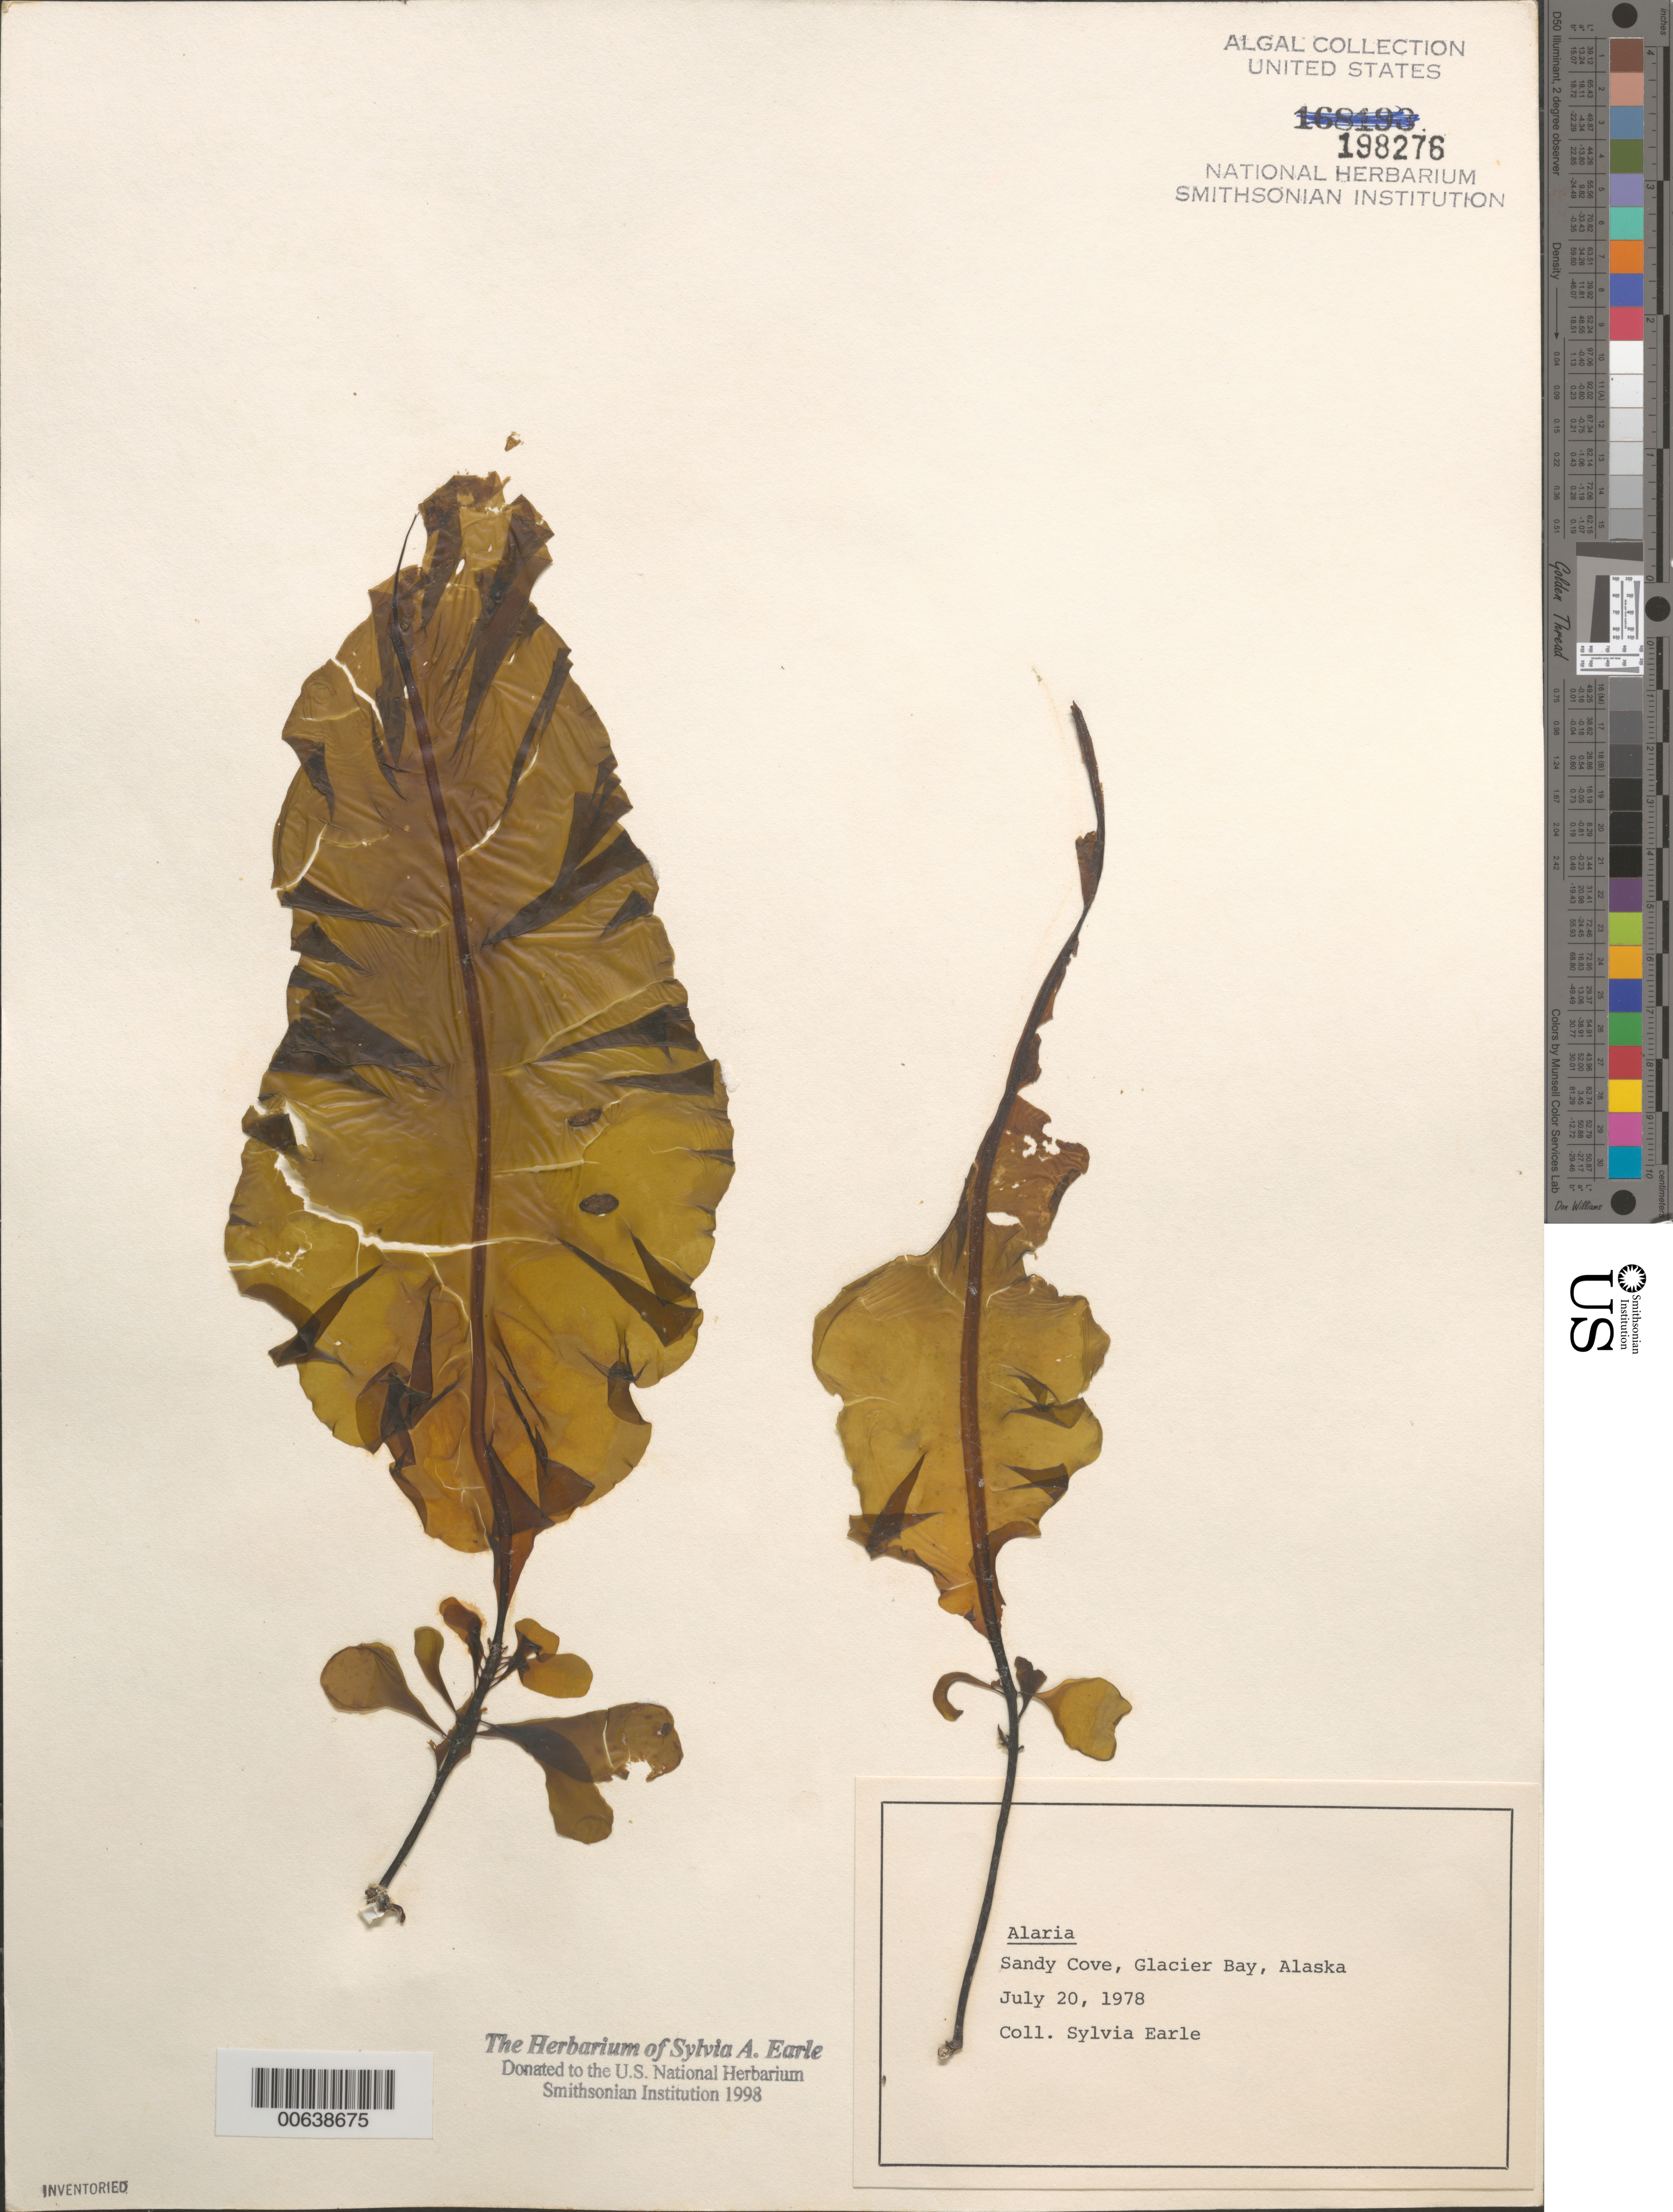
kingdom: Chromista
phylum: Ochrophyta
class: Phaeophyceae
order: Laminariales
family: Alariaceae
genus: Alaria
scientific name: Alaria sp.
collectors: S. A. Earle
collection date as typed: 20 Jul 1978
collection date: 1978-07-20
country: United States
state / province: Alaska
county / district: Skagway-Yakutat-Angoon Division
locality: Sandy Cove, Glacier Bay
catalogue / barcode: US 198276